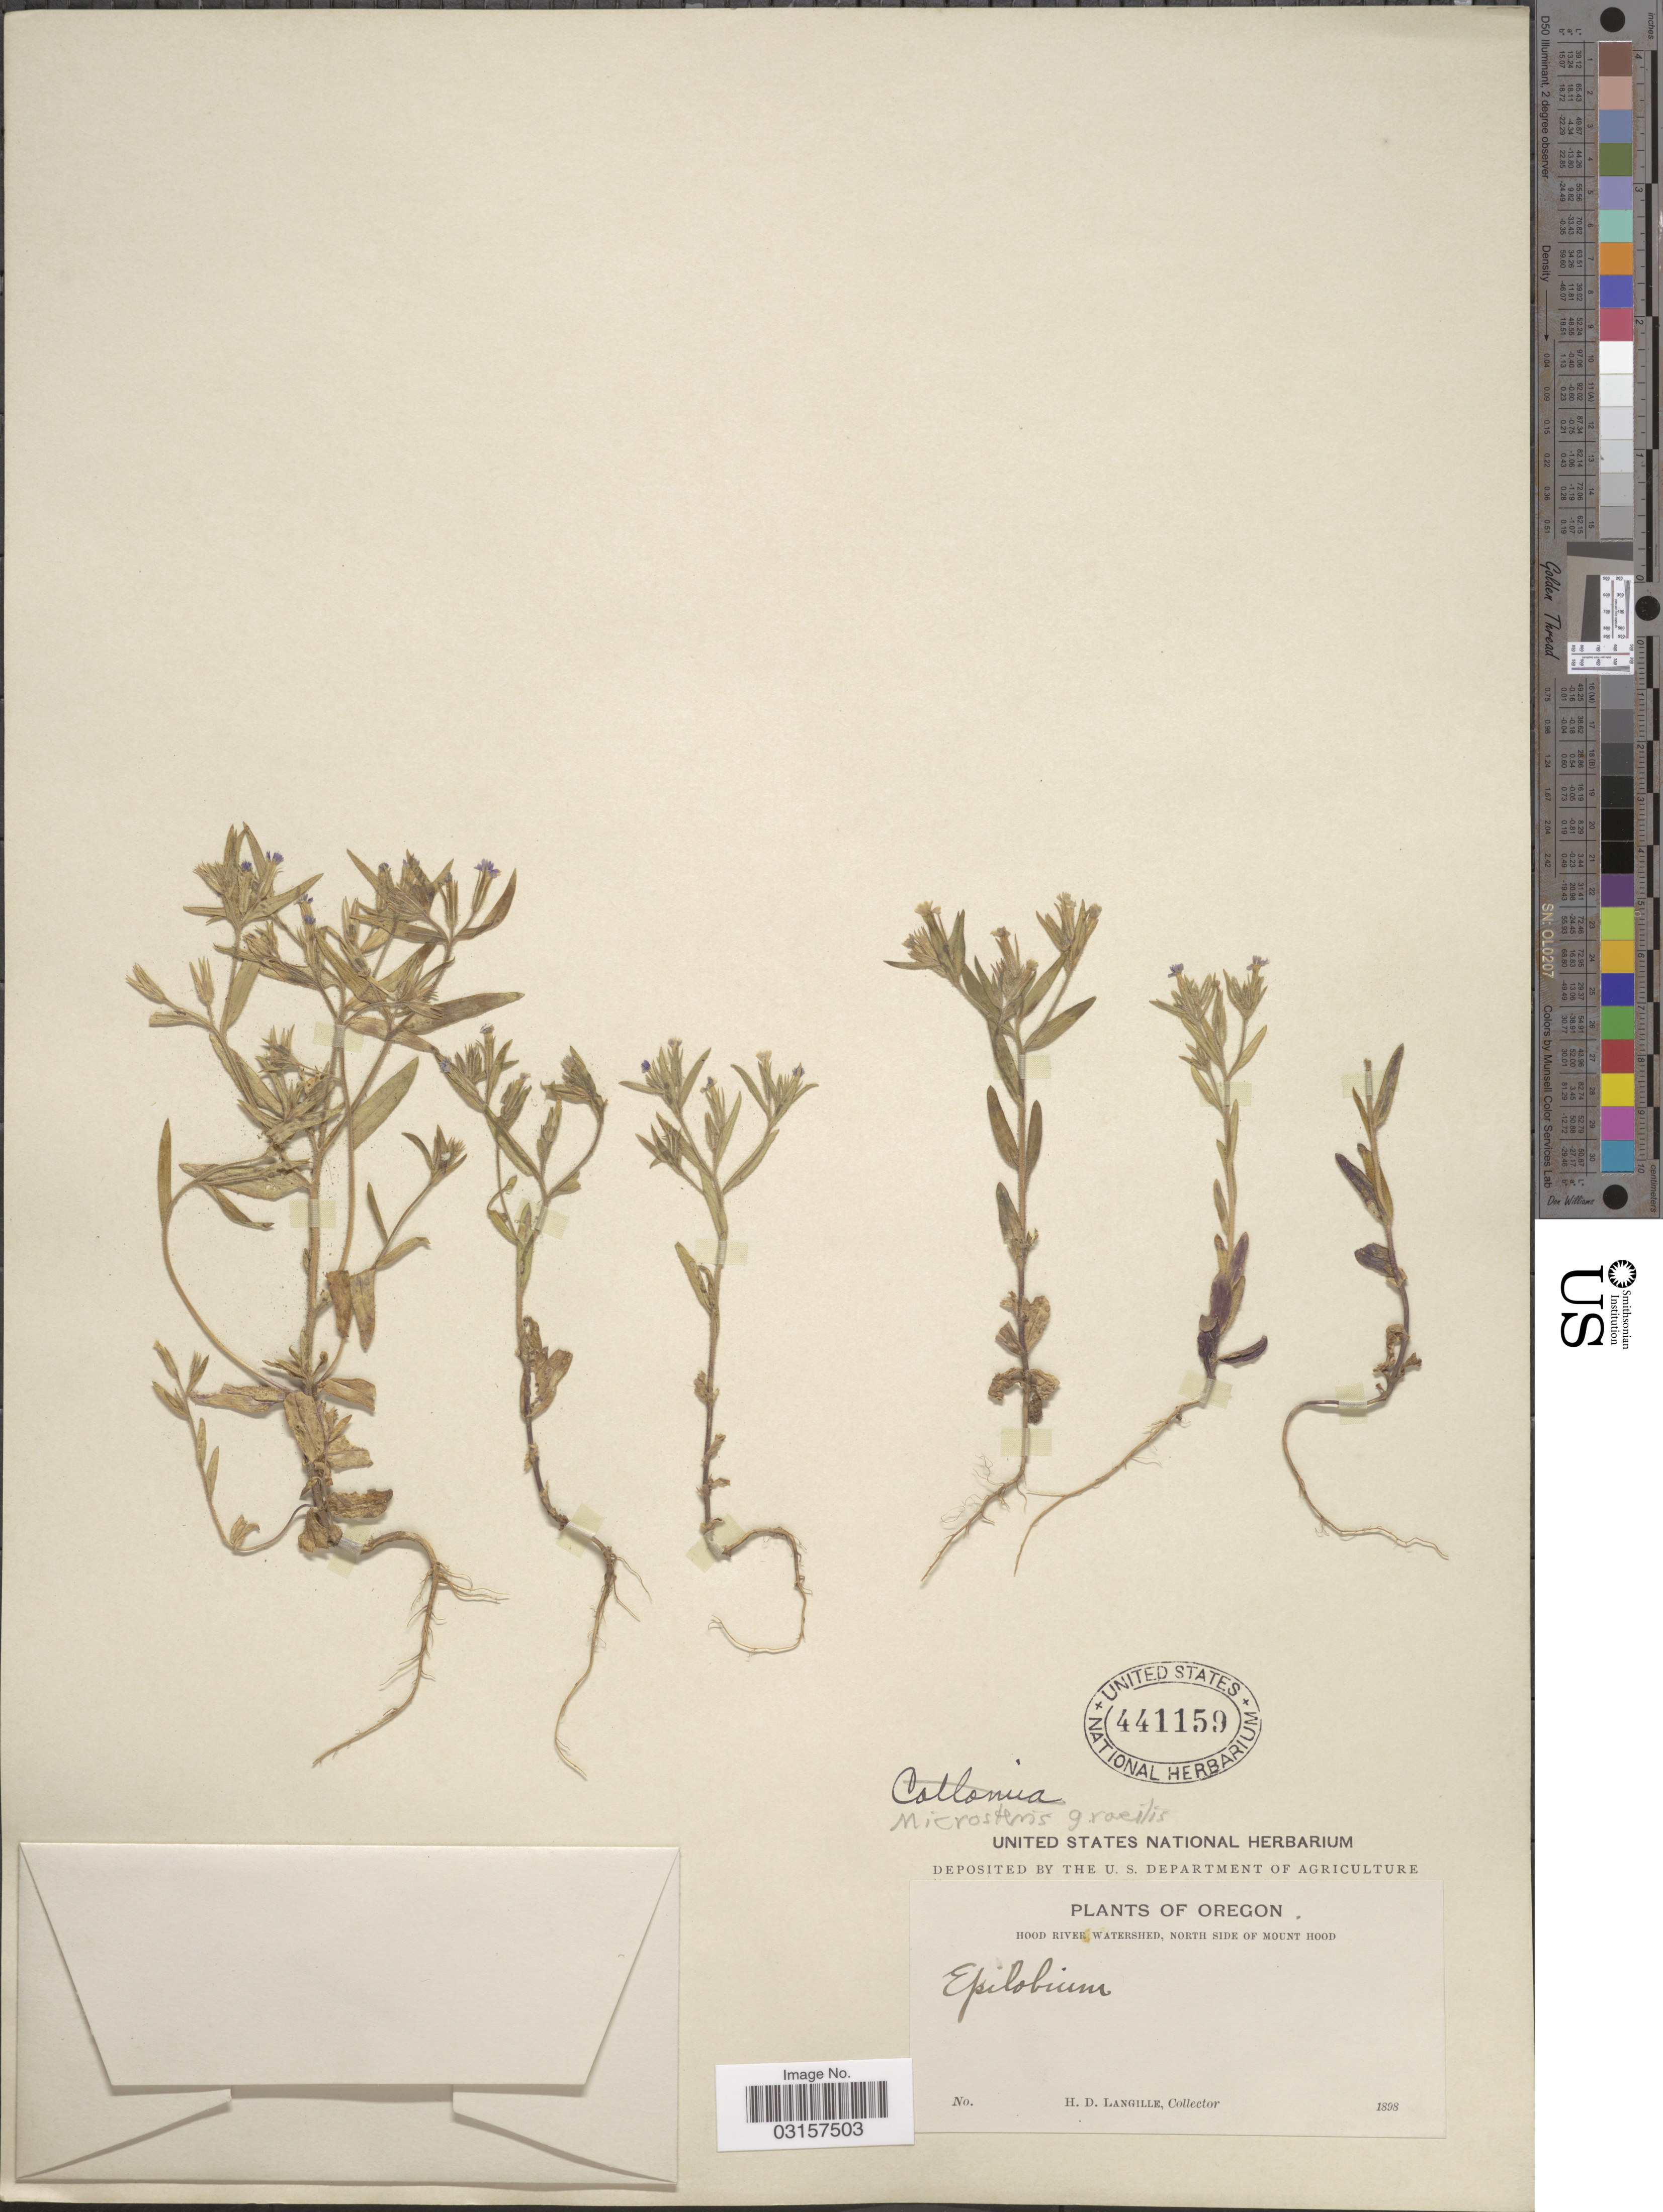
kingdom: Plantae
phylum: Tracheophyta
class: Magnoliopsida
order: Ericales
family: Polemoniaceae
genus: Microsteris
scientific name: Microsteris gracilis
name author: (Hook.) Greene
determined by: (US) Smithsonian Institution - National Museum of Natural History - Department of Botany (UNITED STATES)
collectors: H. Langille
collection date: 1898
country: United States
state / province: Oregon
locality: Hood River Watershed, North side of Mount Hood.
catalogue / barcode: US 441159